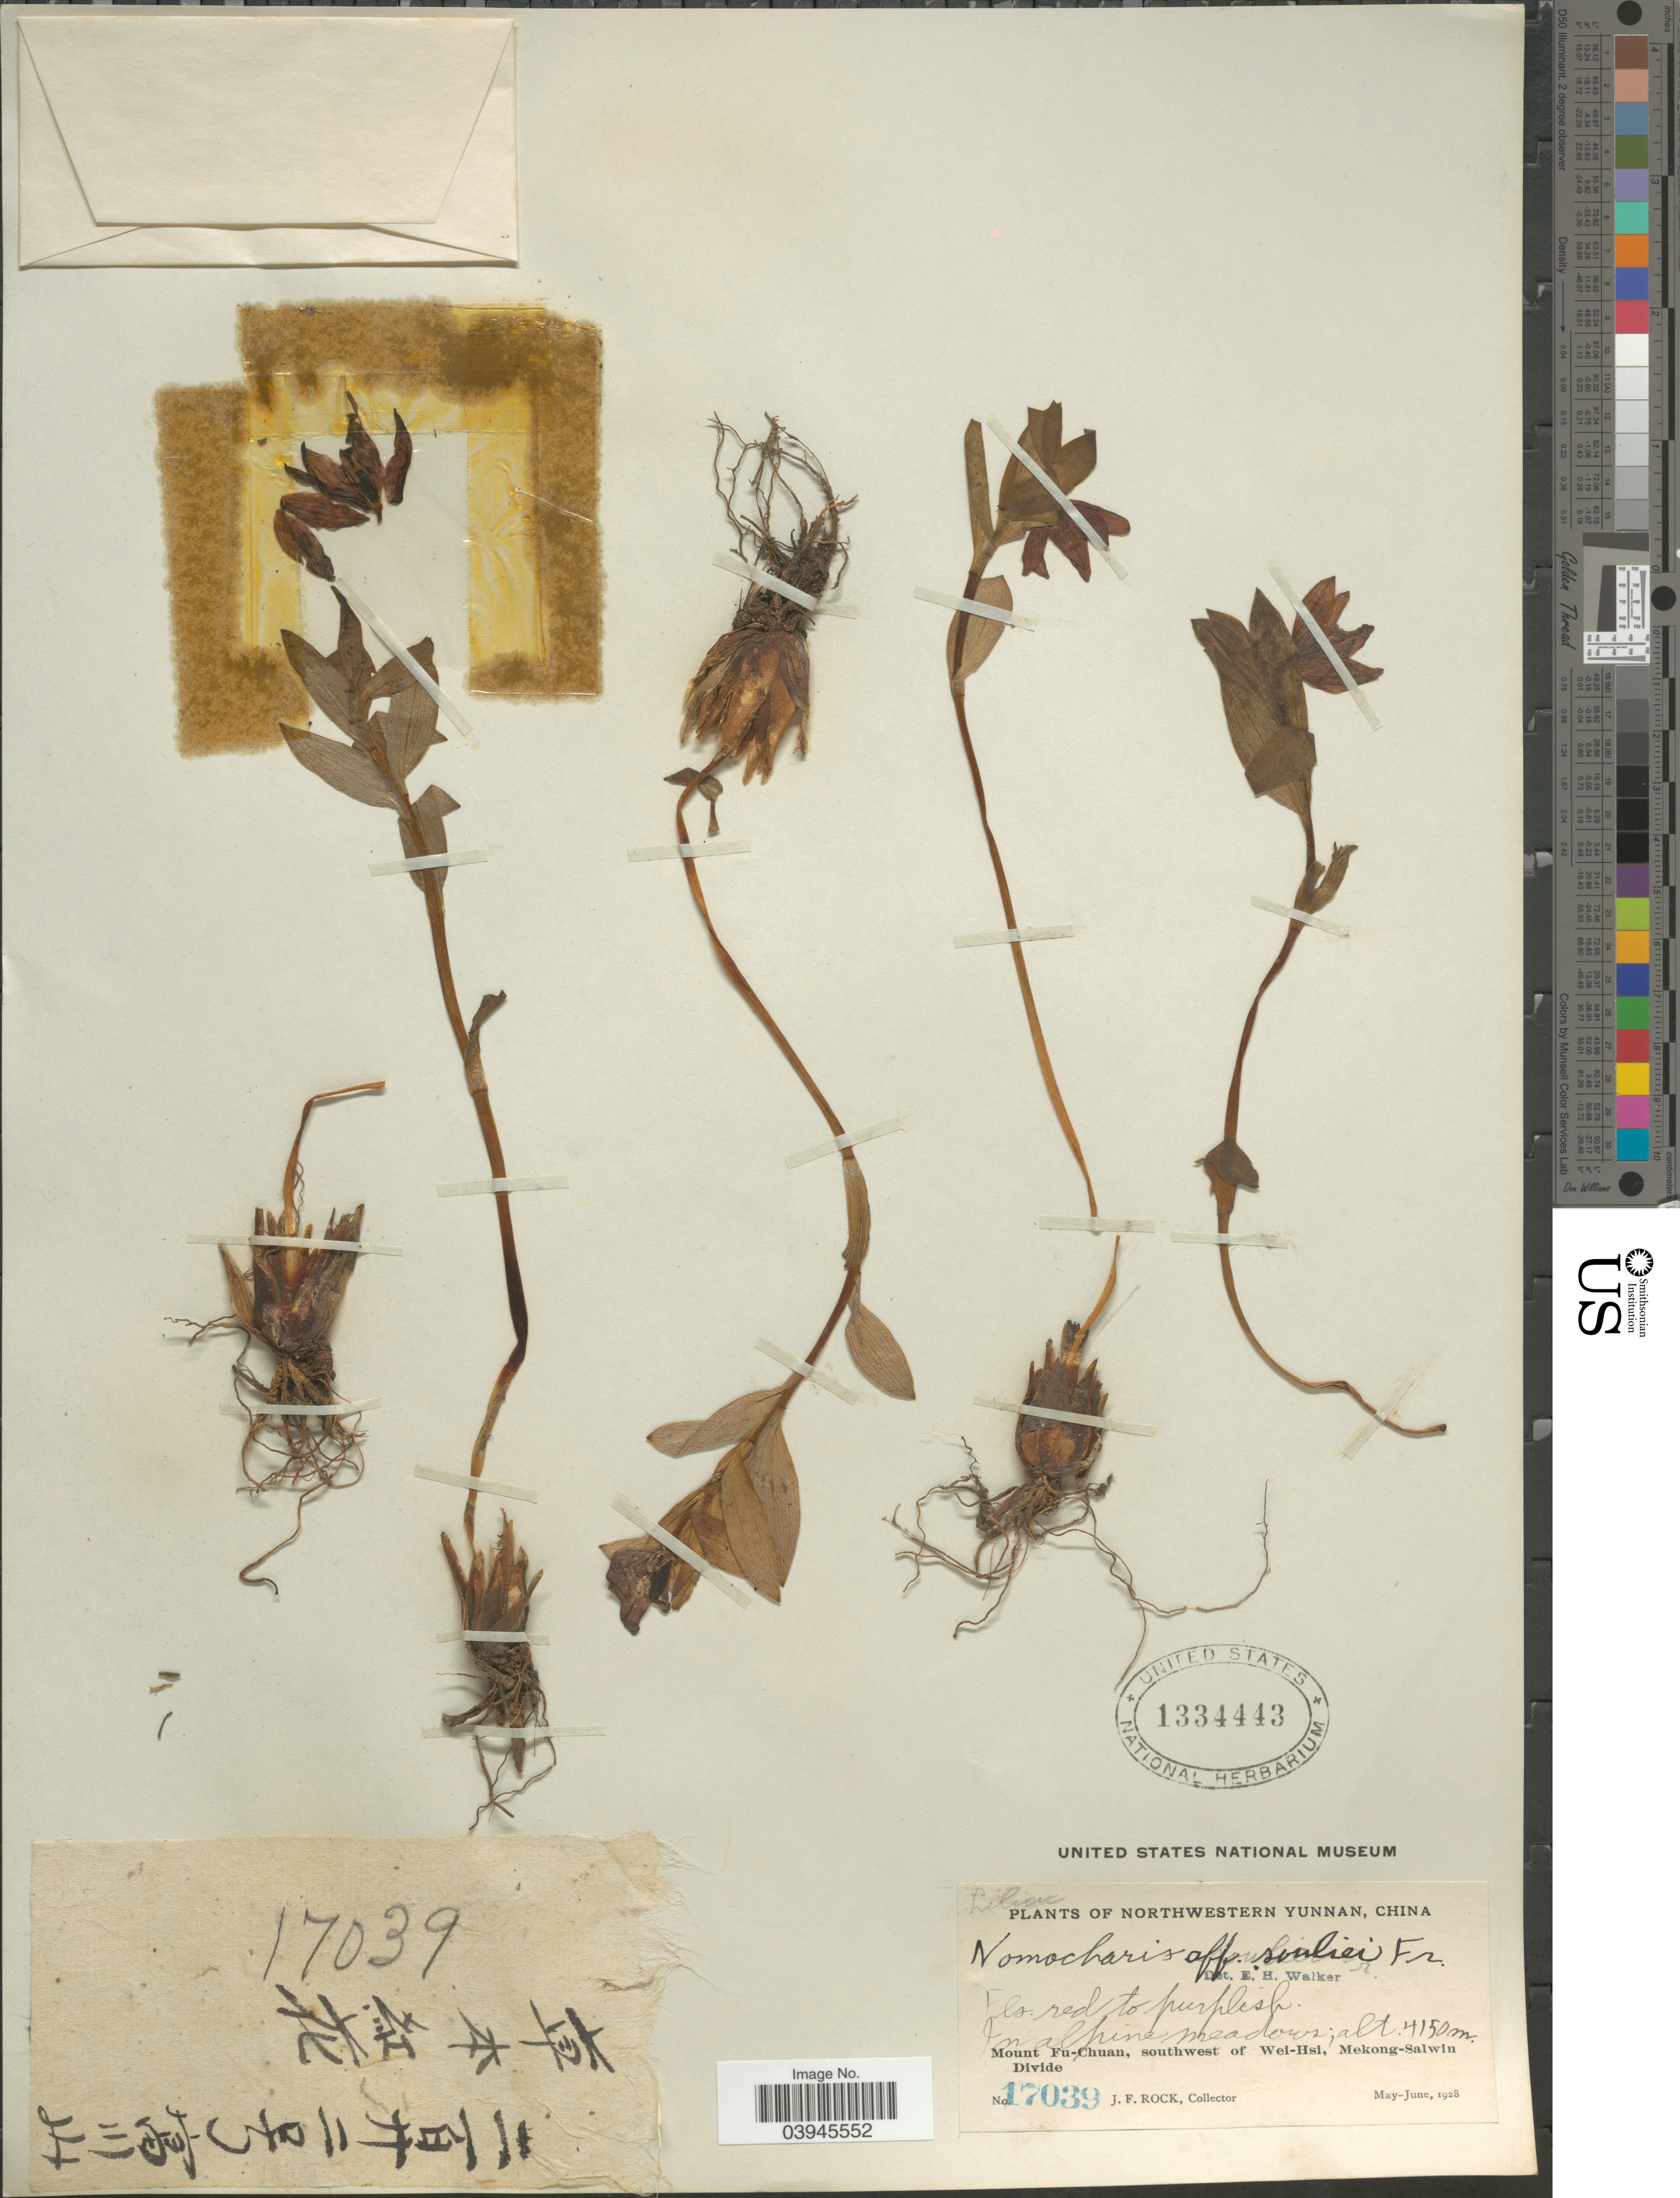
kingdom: Plantae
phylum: Tracheophyta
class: Liliopsida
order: Liliales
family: Liliaceae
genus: Lilium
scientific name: Lilium souliei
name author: (Franch.) Sealy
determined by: Strong, Mark T., (BOT), Smithsonian Institution - National Museum of Natural History (UNITED STATES)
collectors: J. Rock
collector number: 17039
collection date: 1928-05/1928-06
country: China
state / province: Yunnan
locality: Northwestern Yunnan. In alpine meadows; Mount Fu-Chuan, southwest of Wei-Hsi, Mekong-Salwin Divide.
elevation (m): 4150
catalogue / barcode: US 1334443